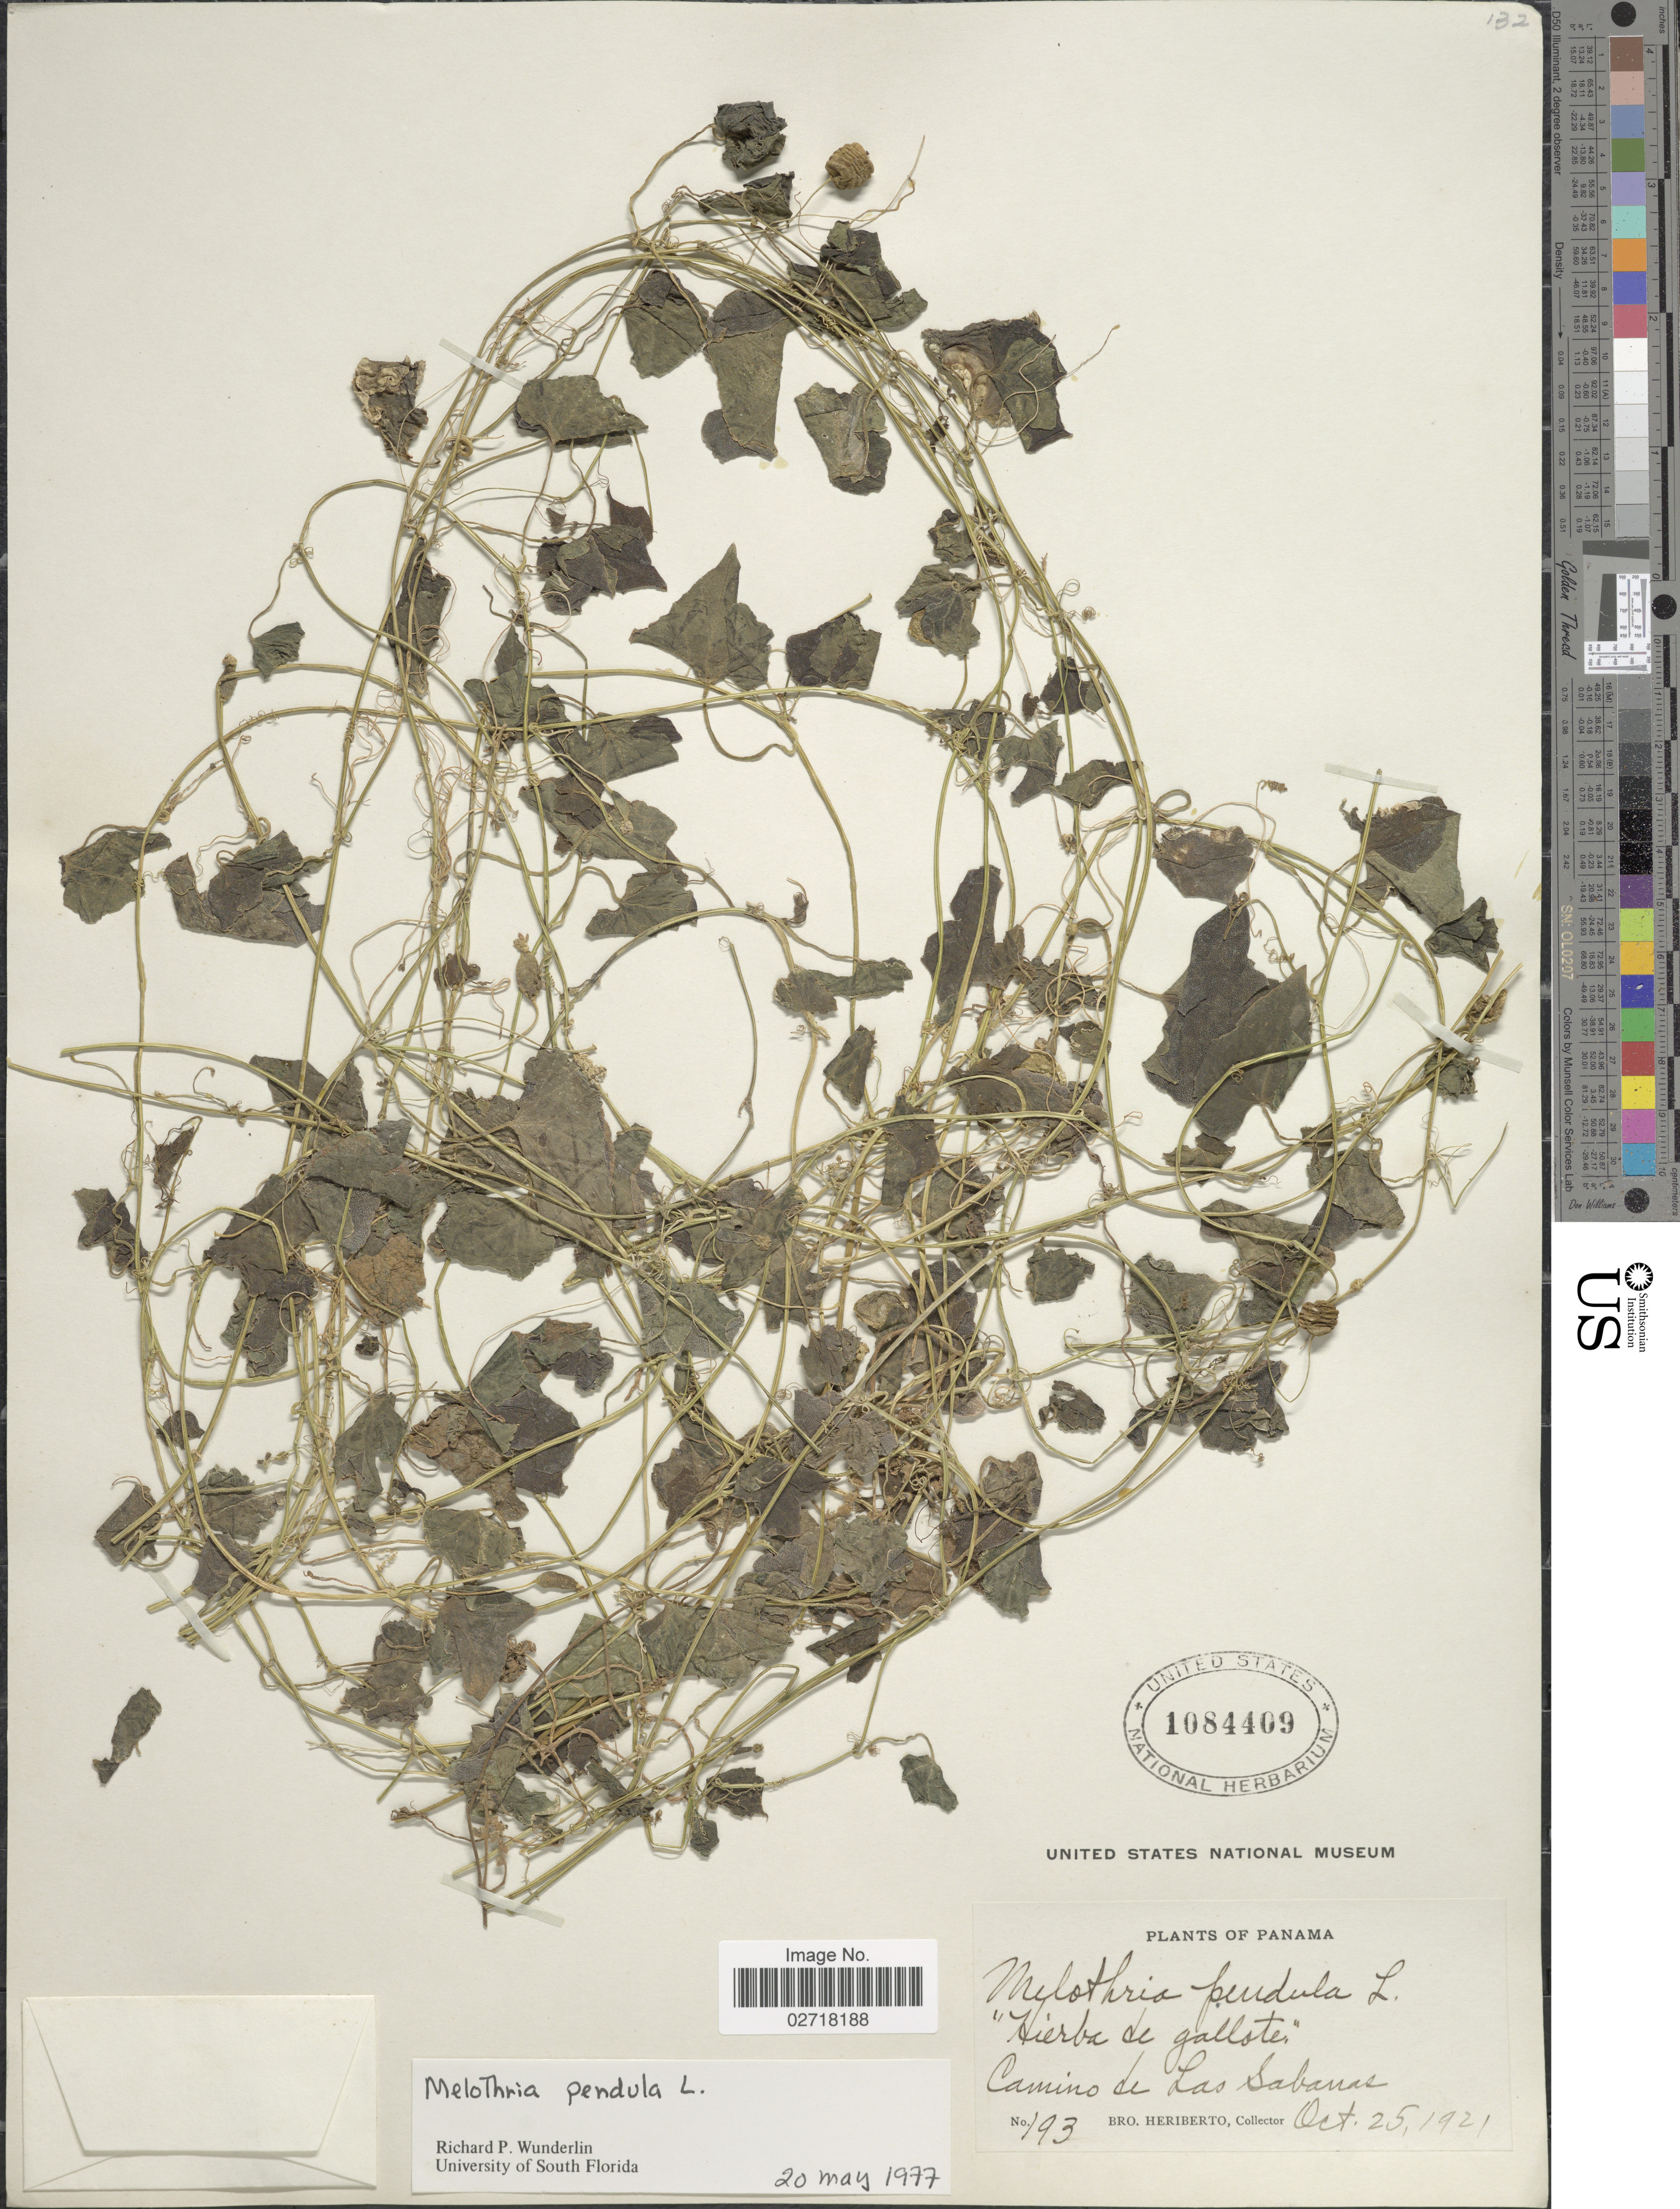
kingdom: Plantae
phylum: Tracheophyta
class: Magnoliopsida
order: Cucurbitales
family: Cucurbitaceae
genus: Melothria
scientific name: Melothria pendula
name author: L.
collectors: B. Heriberto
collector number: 193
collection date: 1921-10-25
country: Panama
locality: Camino de Las Sabanas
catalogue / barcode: US 1084409